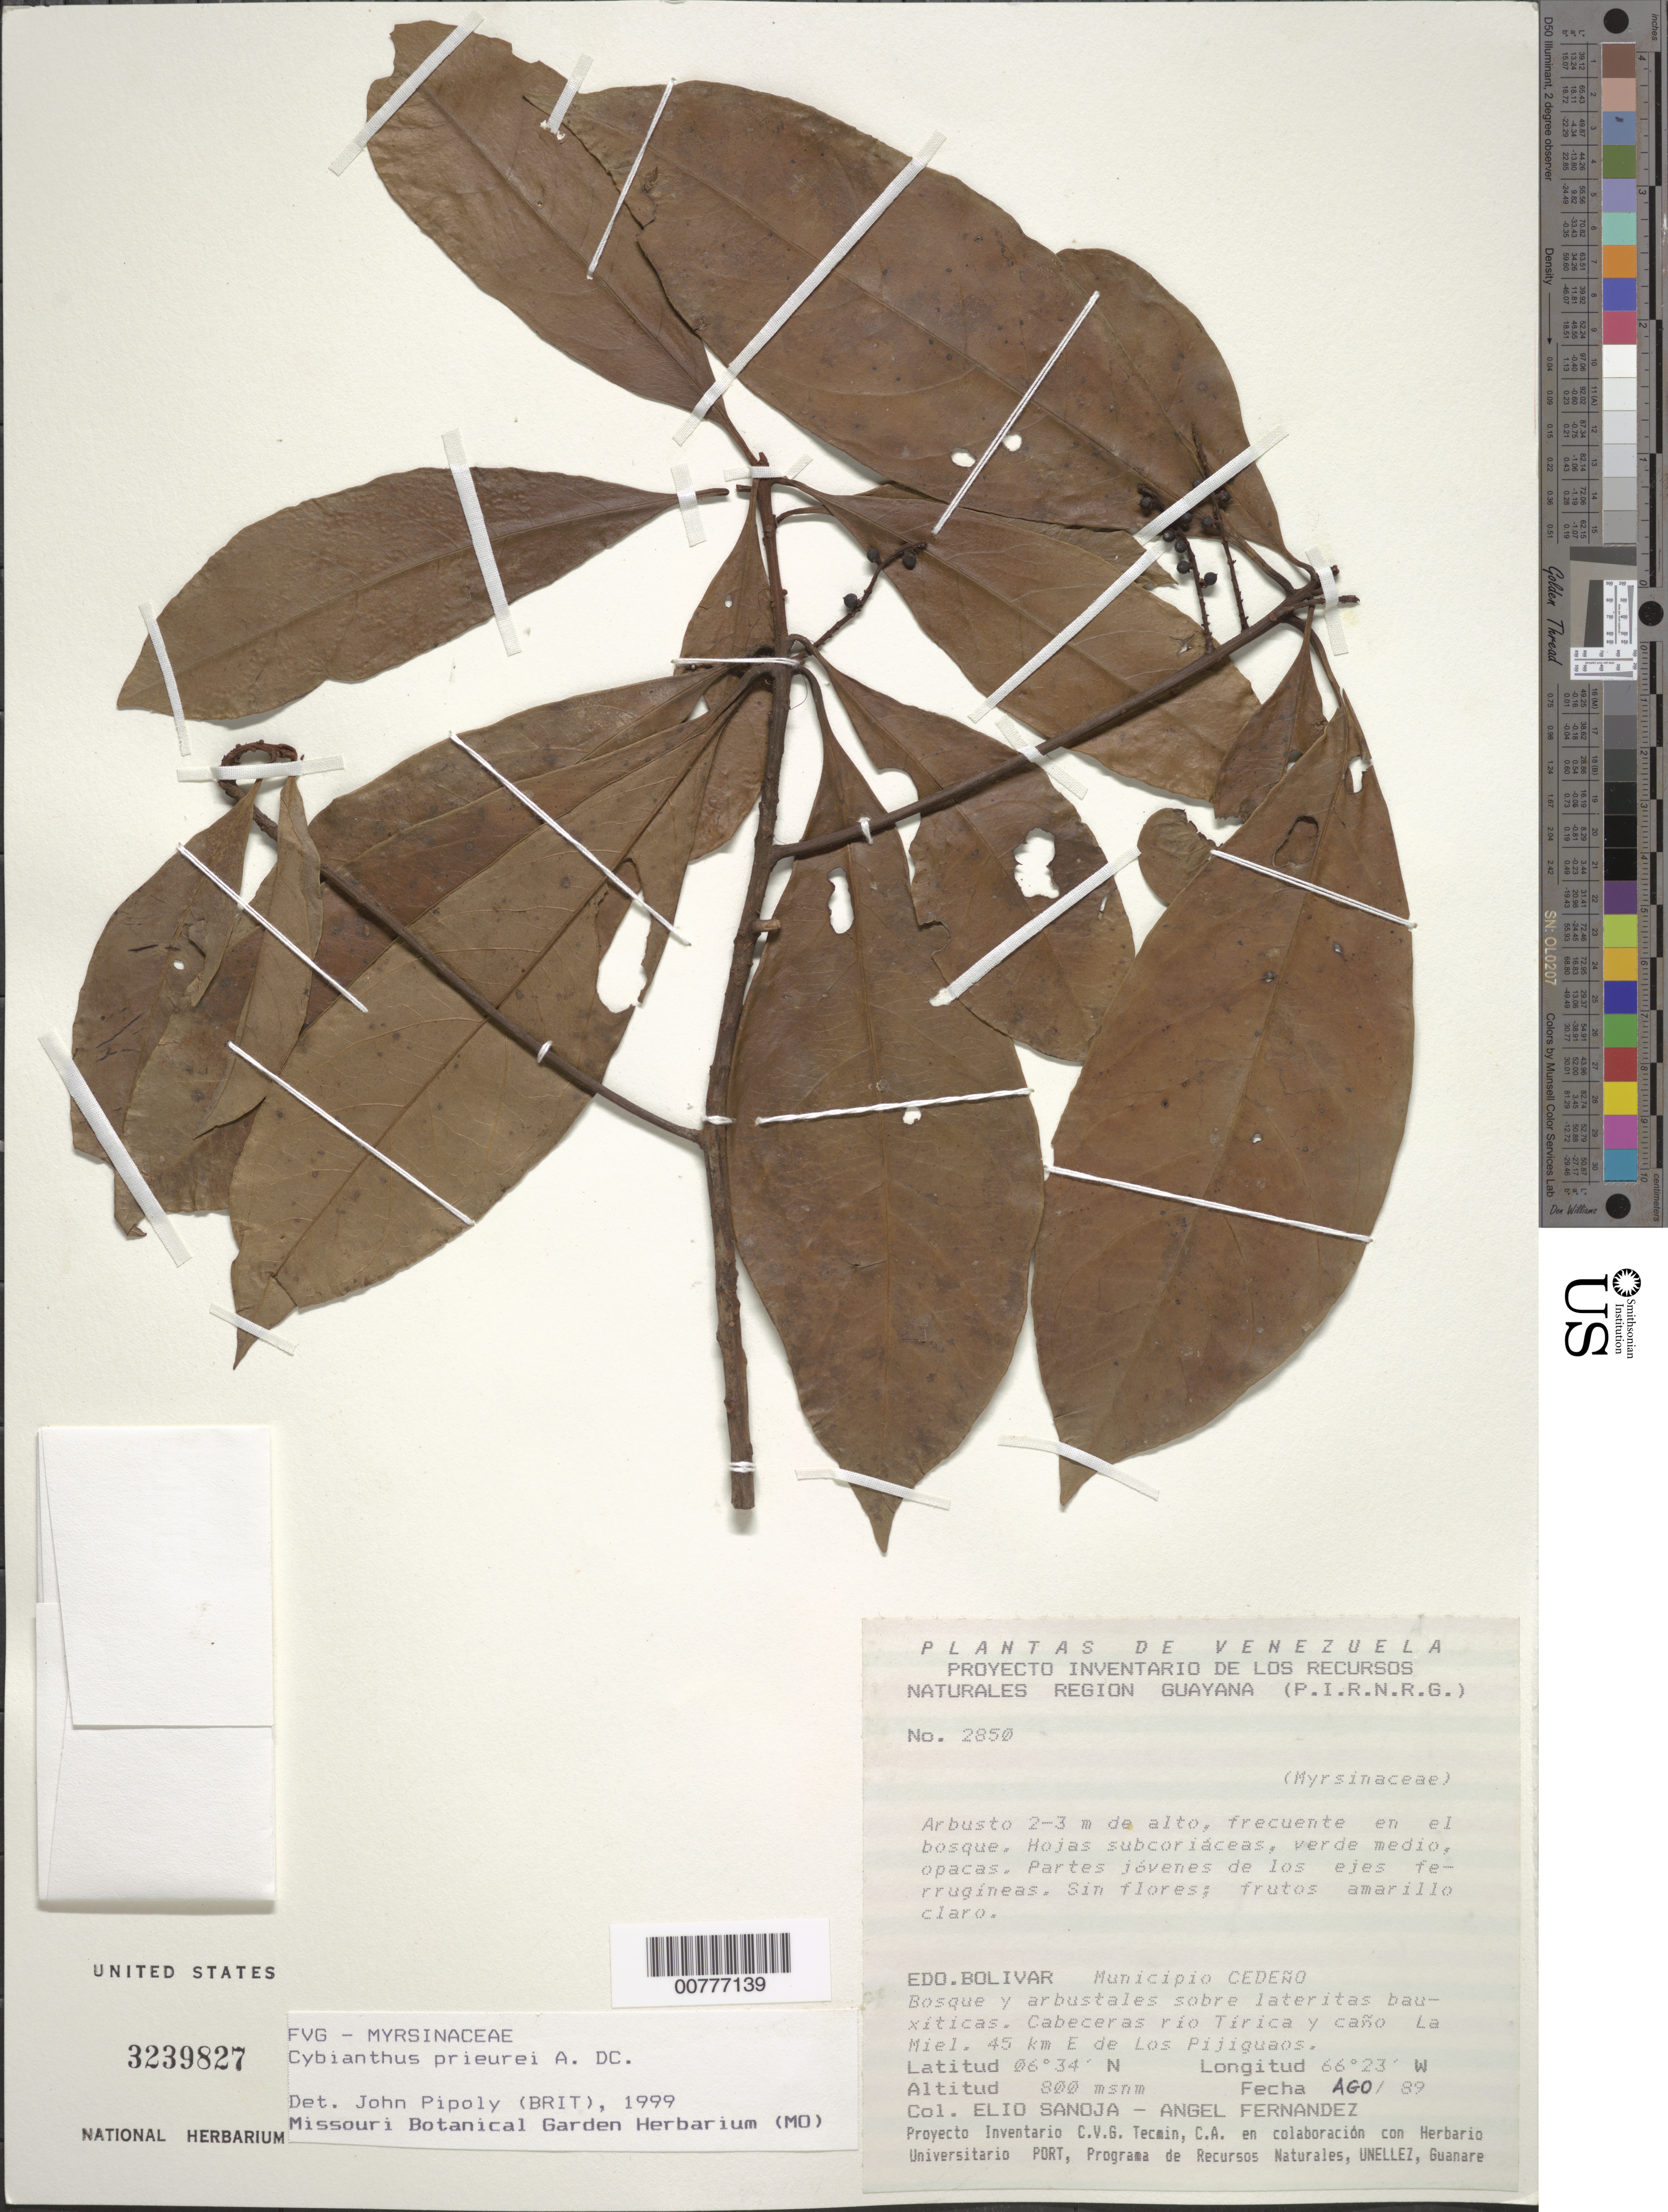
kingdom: Plantae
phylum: Tracheophyta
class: Magnoliopsida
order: Ericales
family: Primulaceae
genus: Cybianthus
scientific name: Cybianthus prieurii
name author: A. DC.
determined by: Pipoly, J. J., III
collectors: E. Sanoja & A. Fernandez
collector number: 2850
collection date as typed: Aug-89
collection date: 1989-08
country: Venezuela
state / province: Bolívar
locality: Mun. Cedeño, upper end of río Tirica and La Miel channel, 45 km E of Los Pijiguaos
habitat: Forest and shrubs on laterite, bauxite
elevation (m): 800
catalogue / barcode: US 3239827